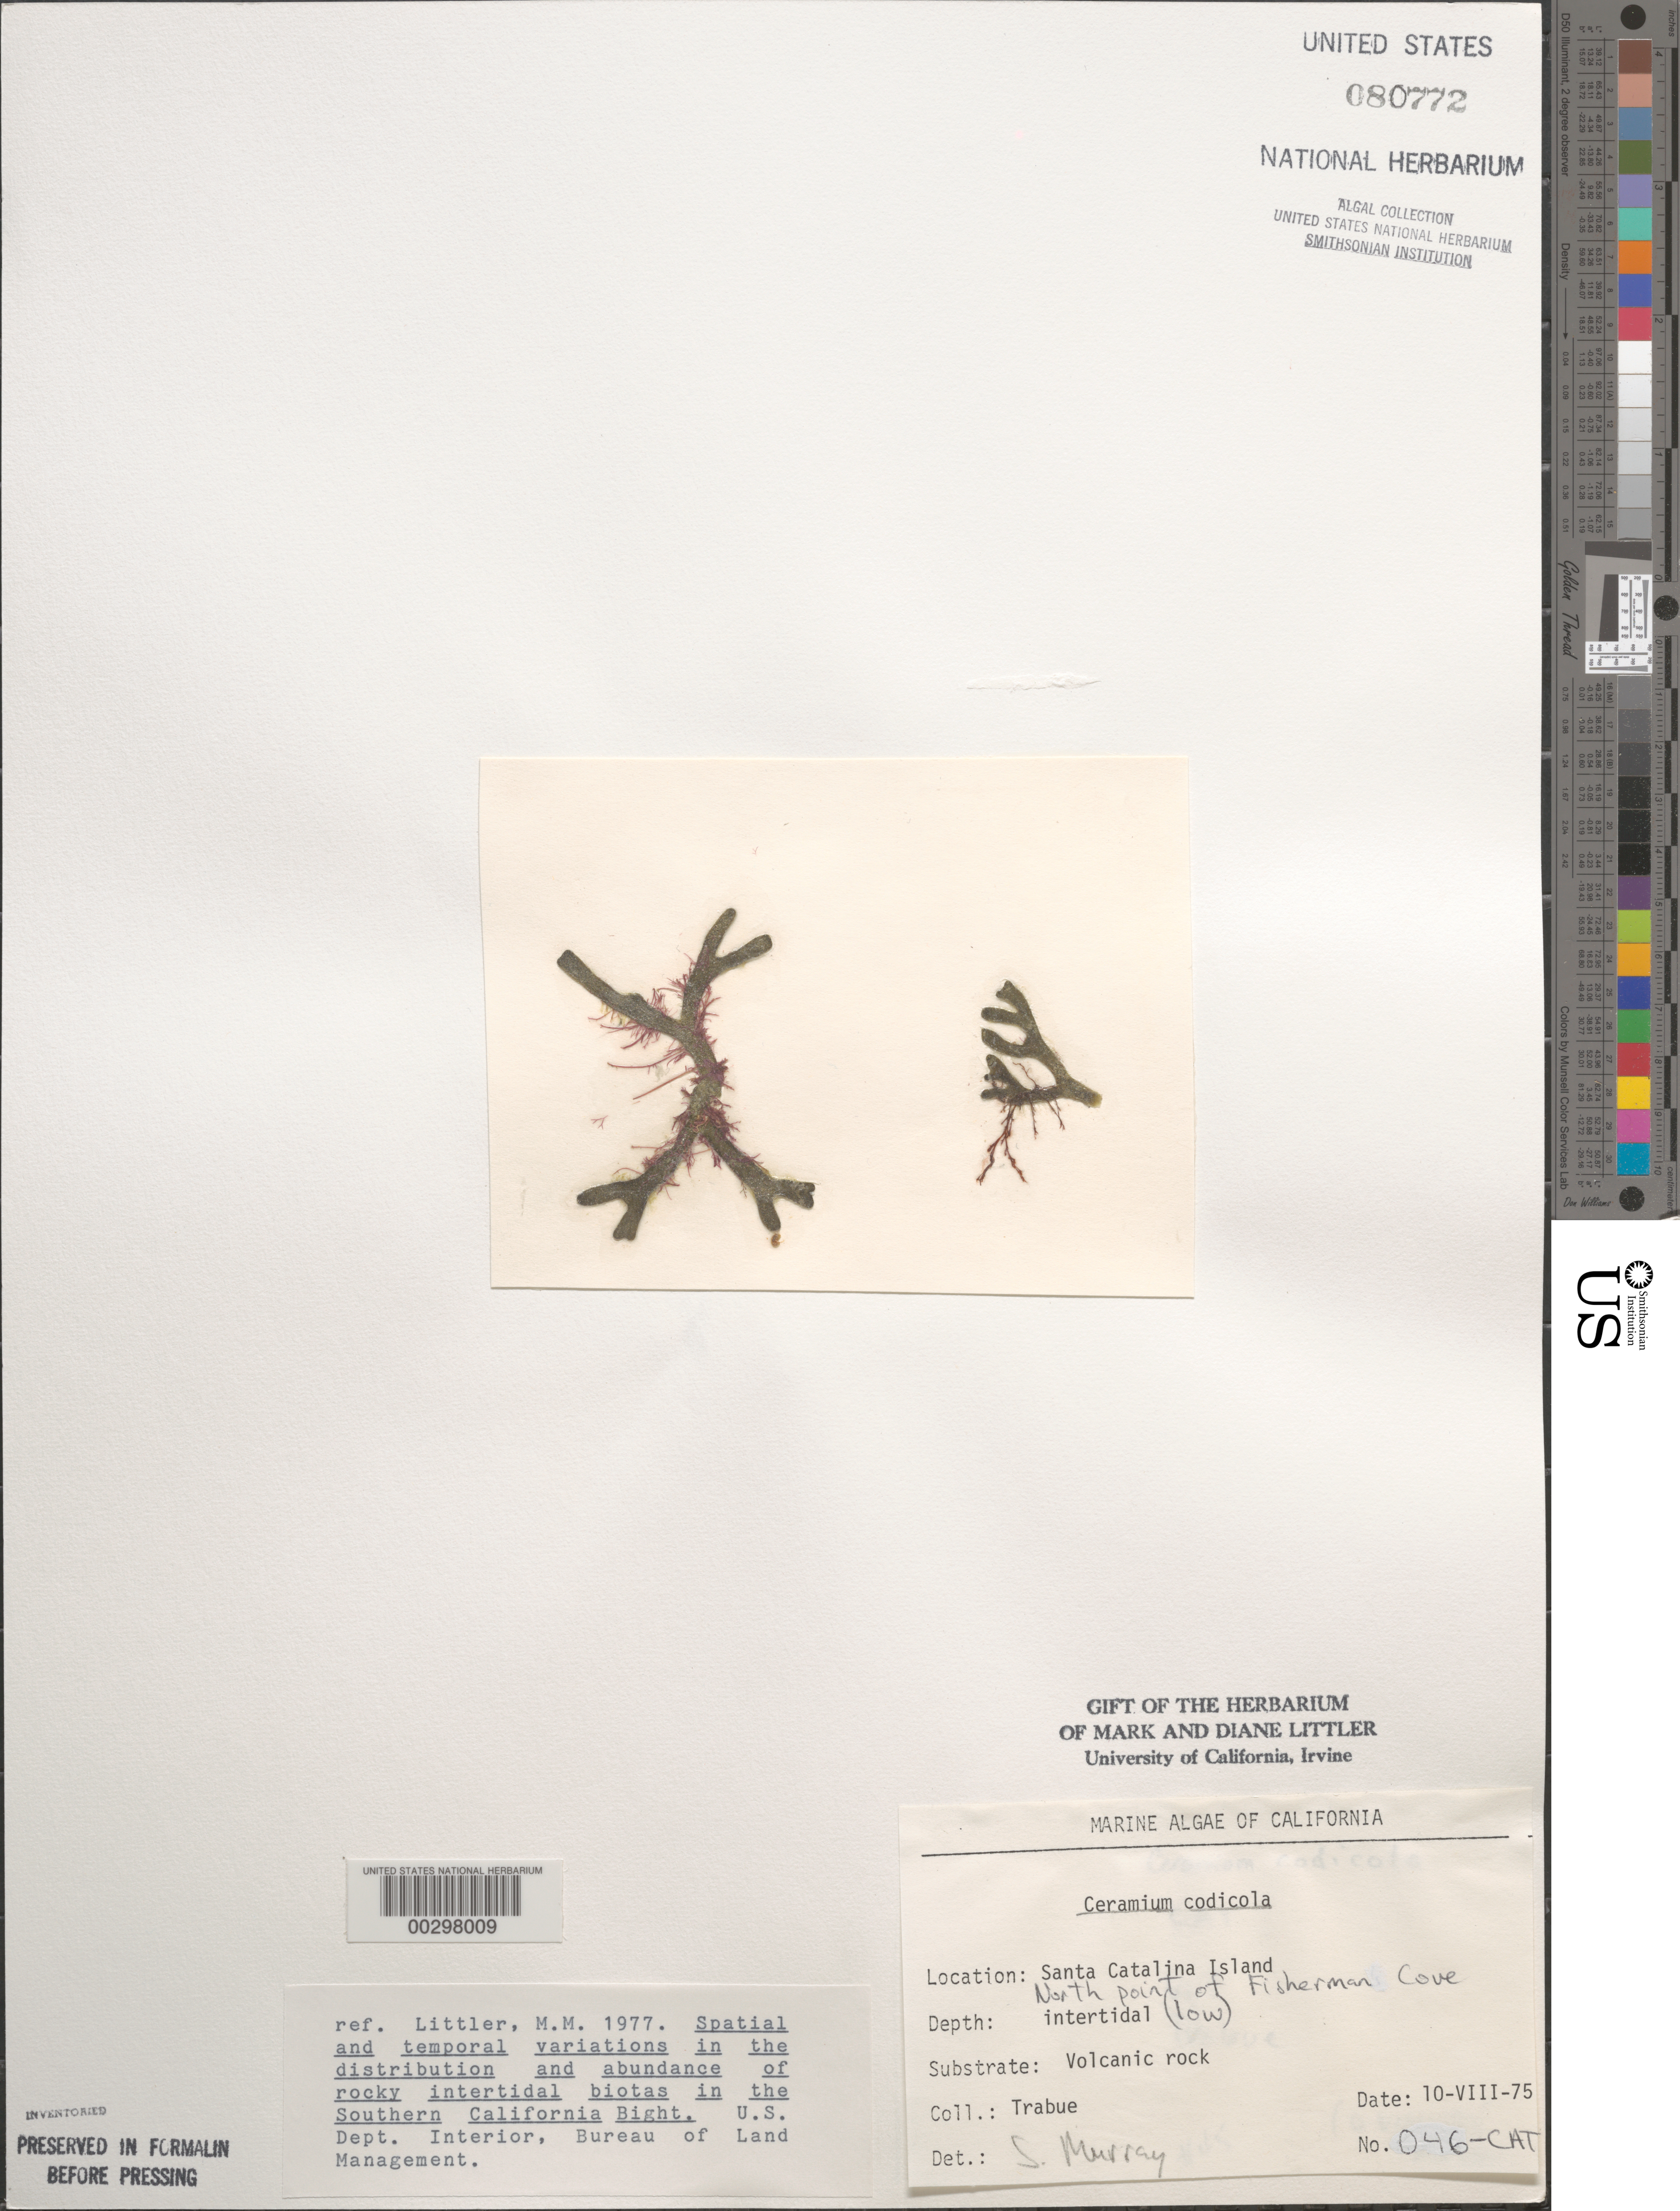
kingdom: Plantae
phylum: Rhodophyta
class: Florideophyceae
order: Ceramiales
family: Ceramiaceae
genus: Ceramium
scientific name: Ceramium codicola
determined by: Murray, S. N.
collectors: P. J. Trabue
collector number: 046-cat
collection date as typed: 10 Aug 1975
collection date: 1975-08-10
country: United States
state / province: California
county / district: Los Angeles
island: Santa Catalina Island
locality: Fishermen Cove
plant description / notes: BLM-SOCALBIGHT Rocky Intertidal Survey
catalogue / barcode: US 80772